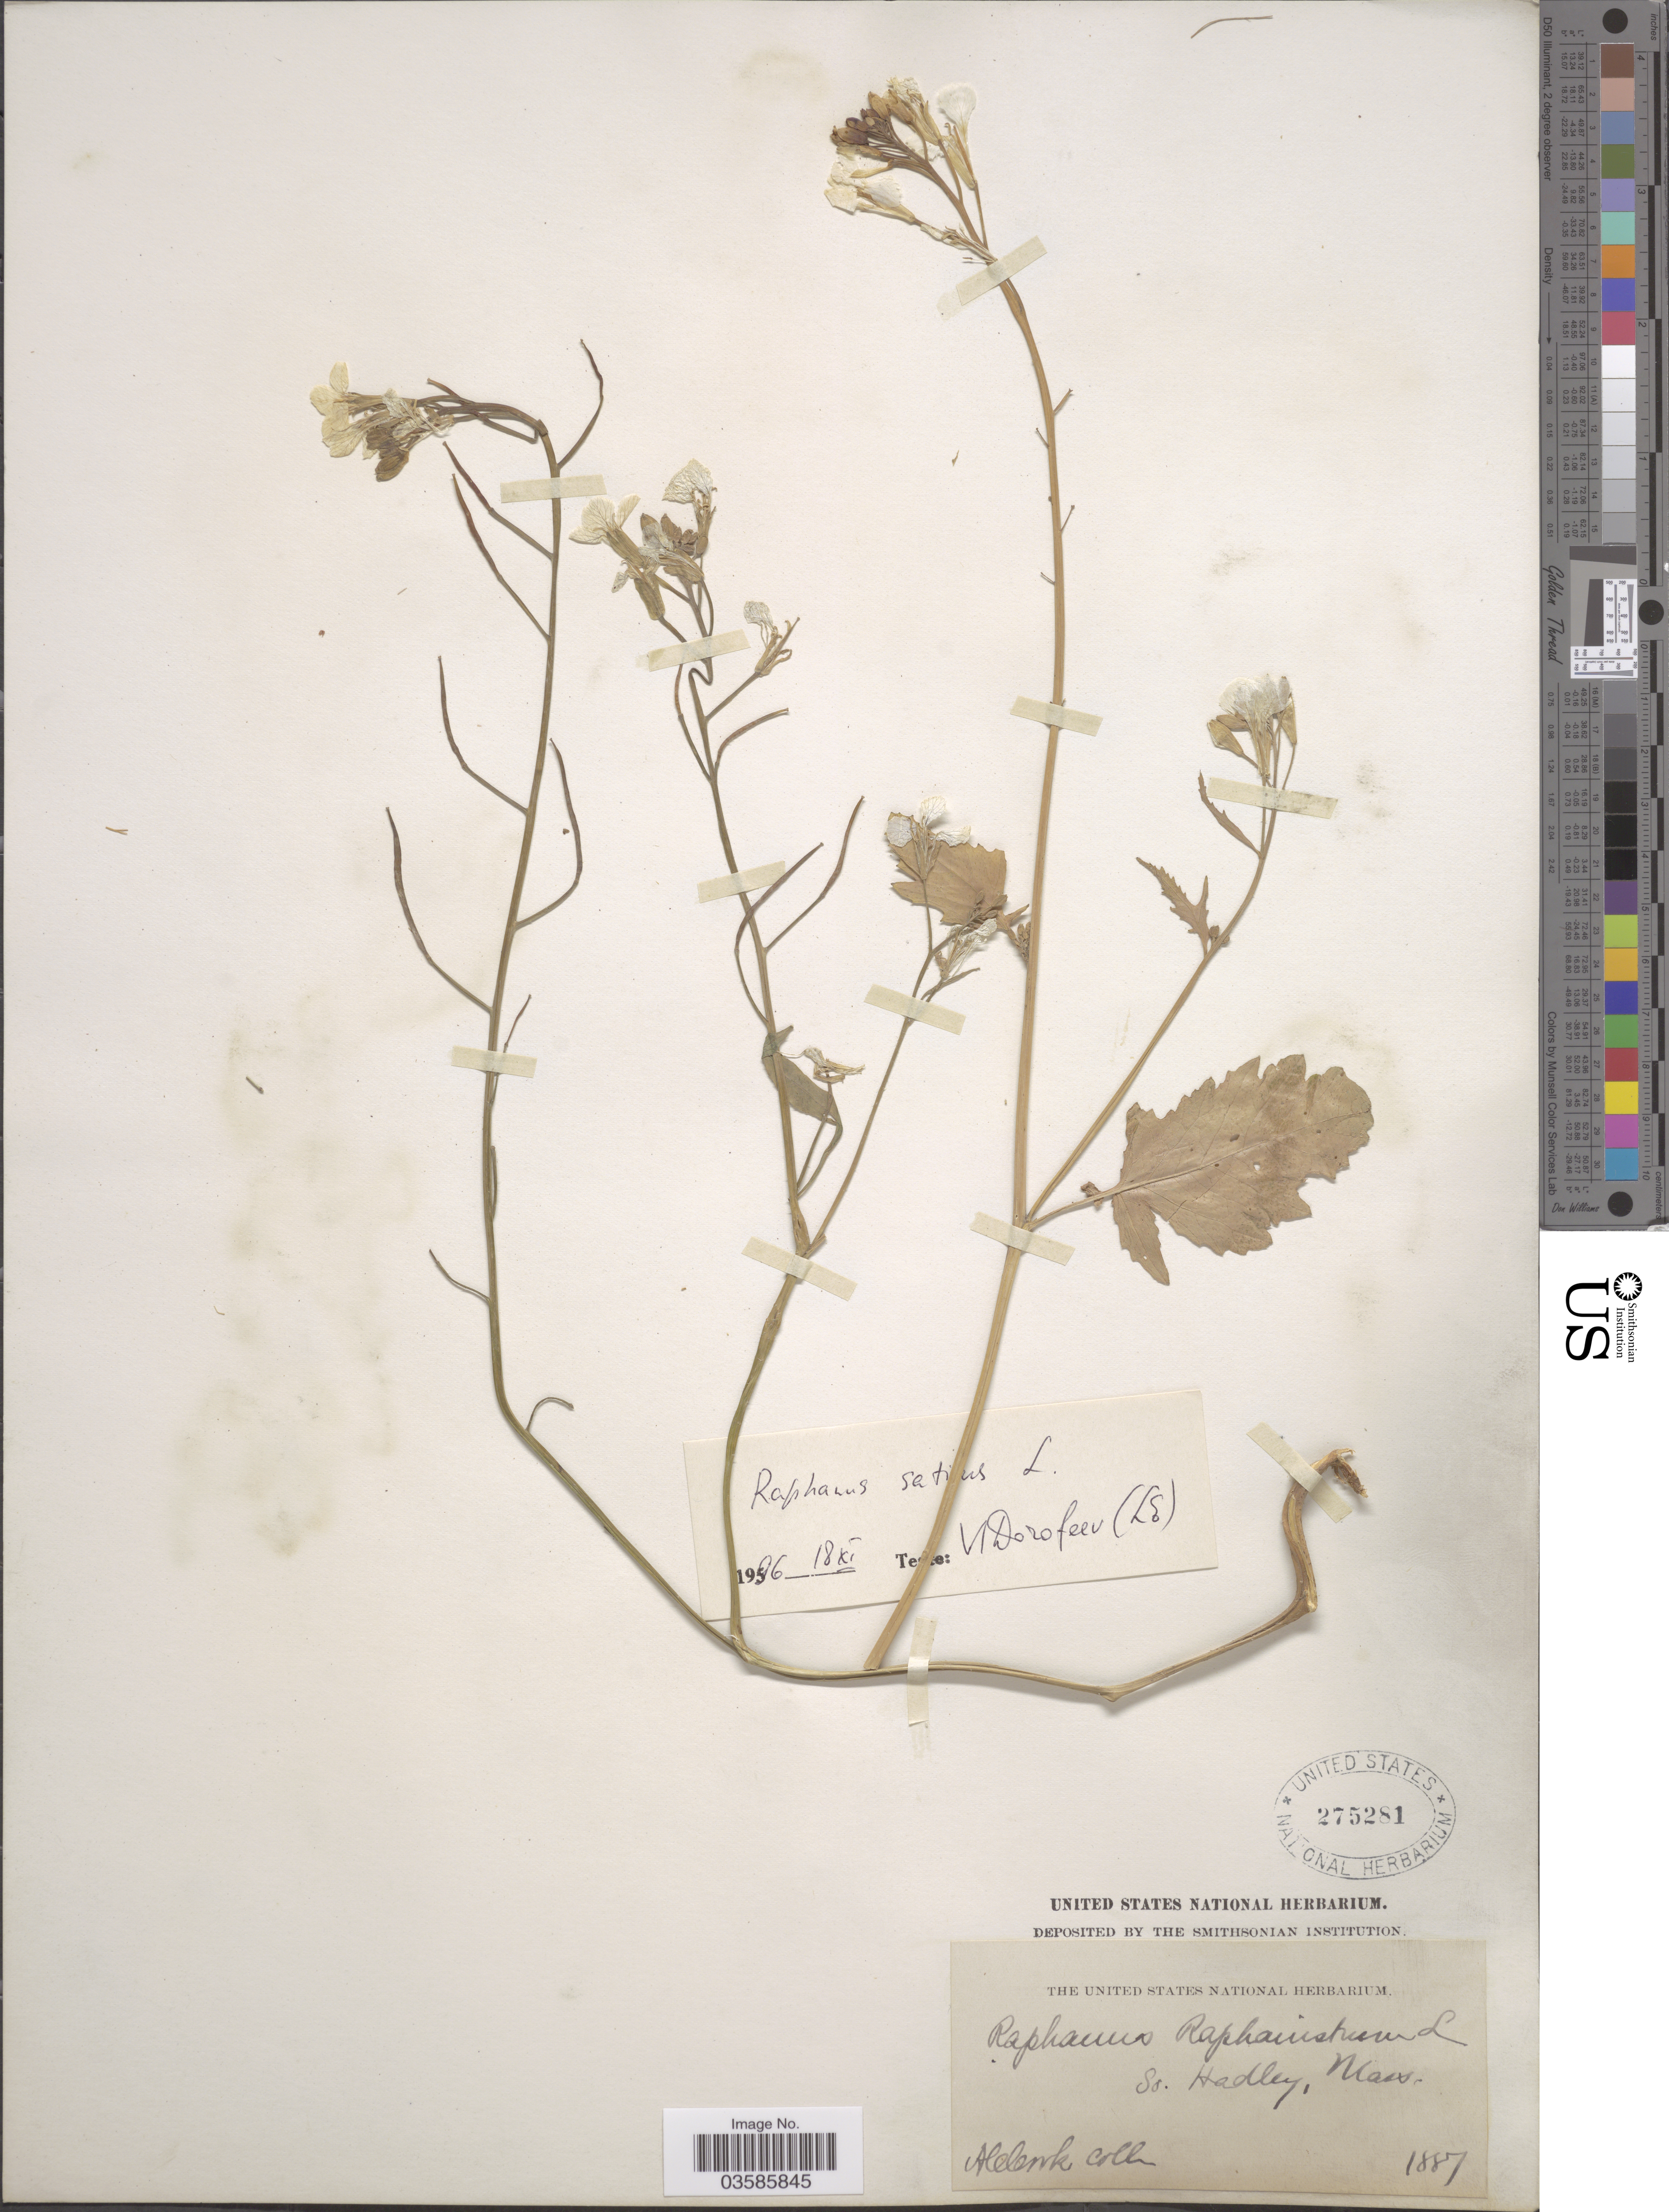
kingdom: Plantae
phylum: Tracheophyta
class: Magnoliopsida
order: Brassicales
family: Brassicaceae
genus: Raphanus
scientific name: Raphanus sativus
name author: L.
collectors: A. Cook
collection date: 1887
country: United States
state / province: Massachusetts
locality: So. Hadley.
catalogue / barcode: US 275281